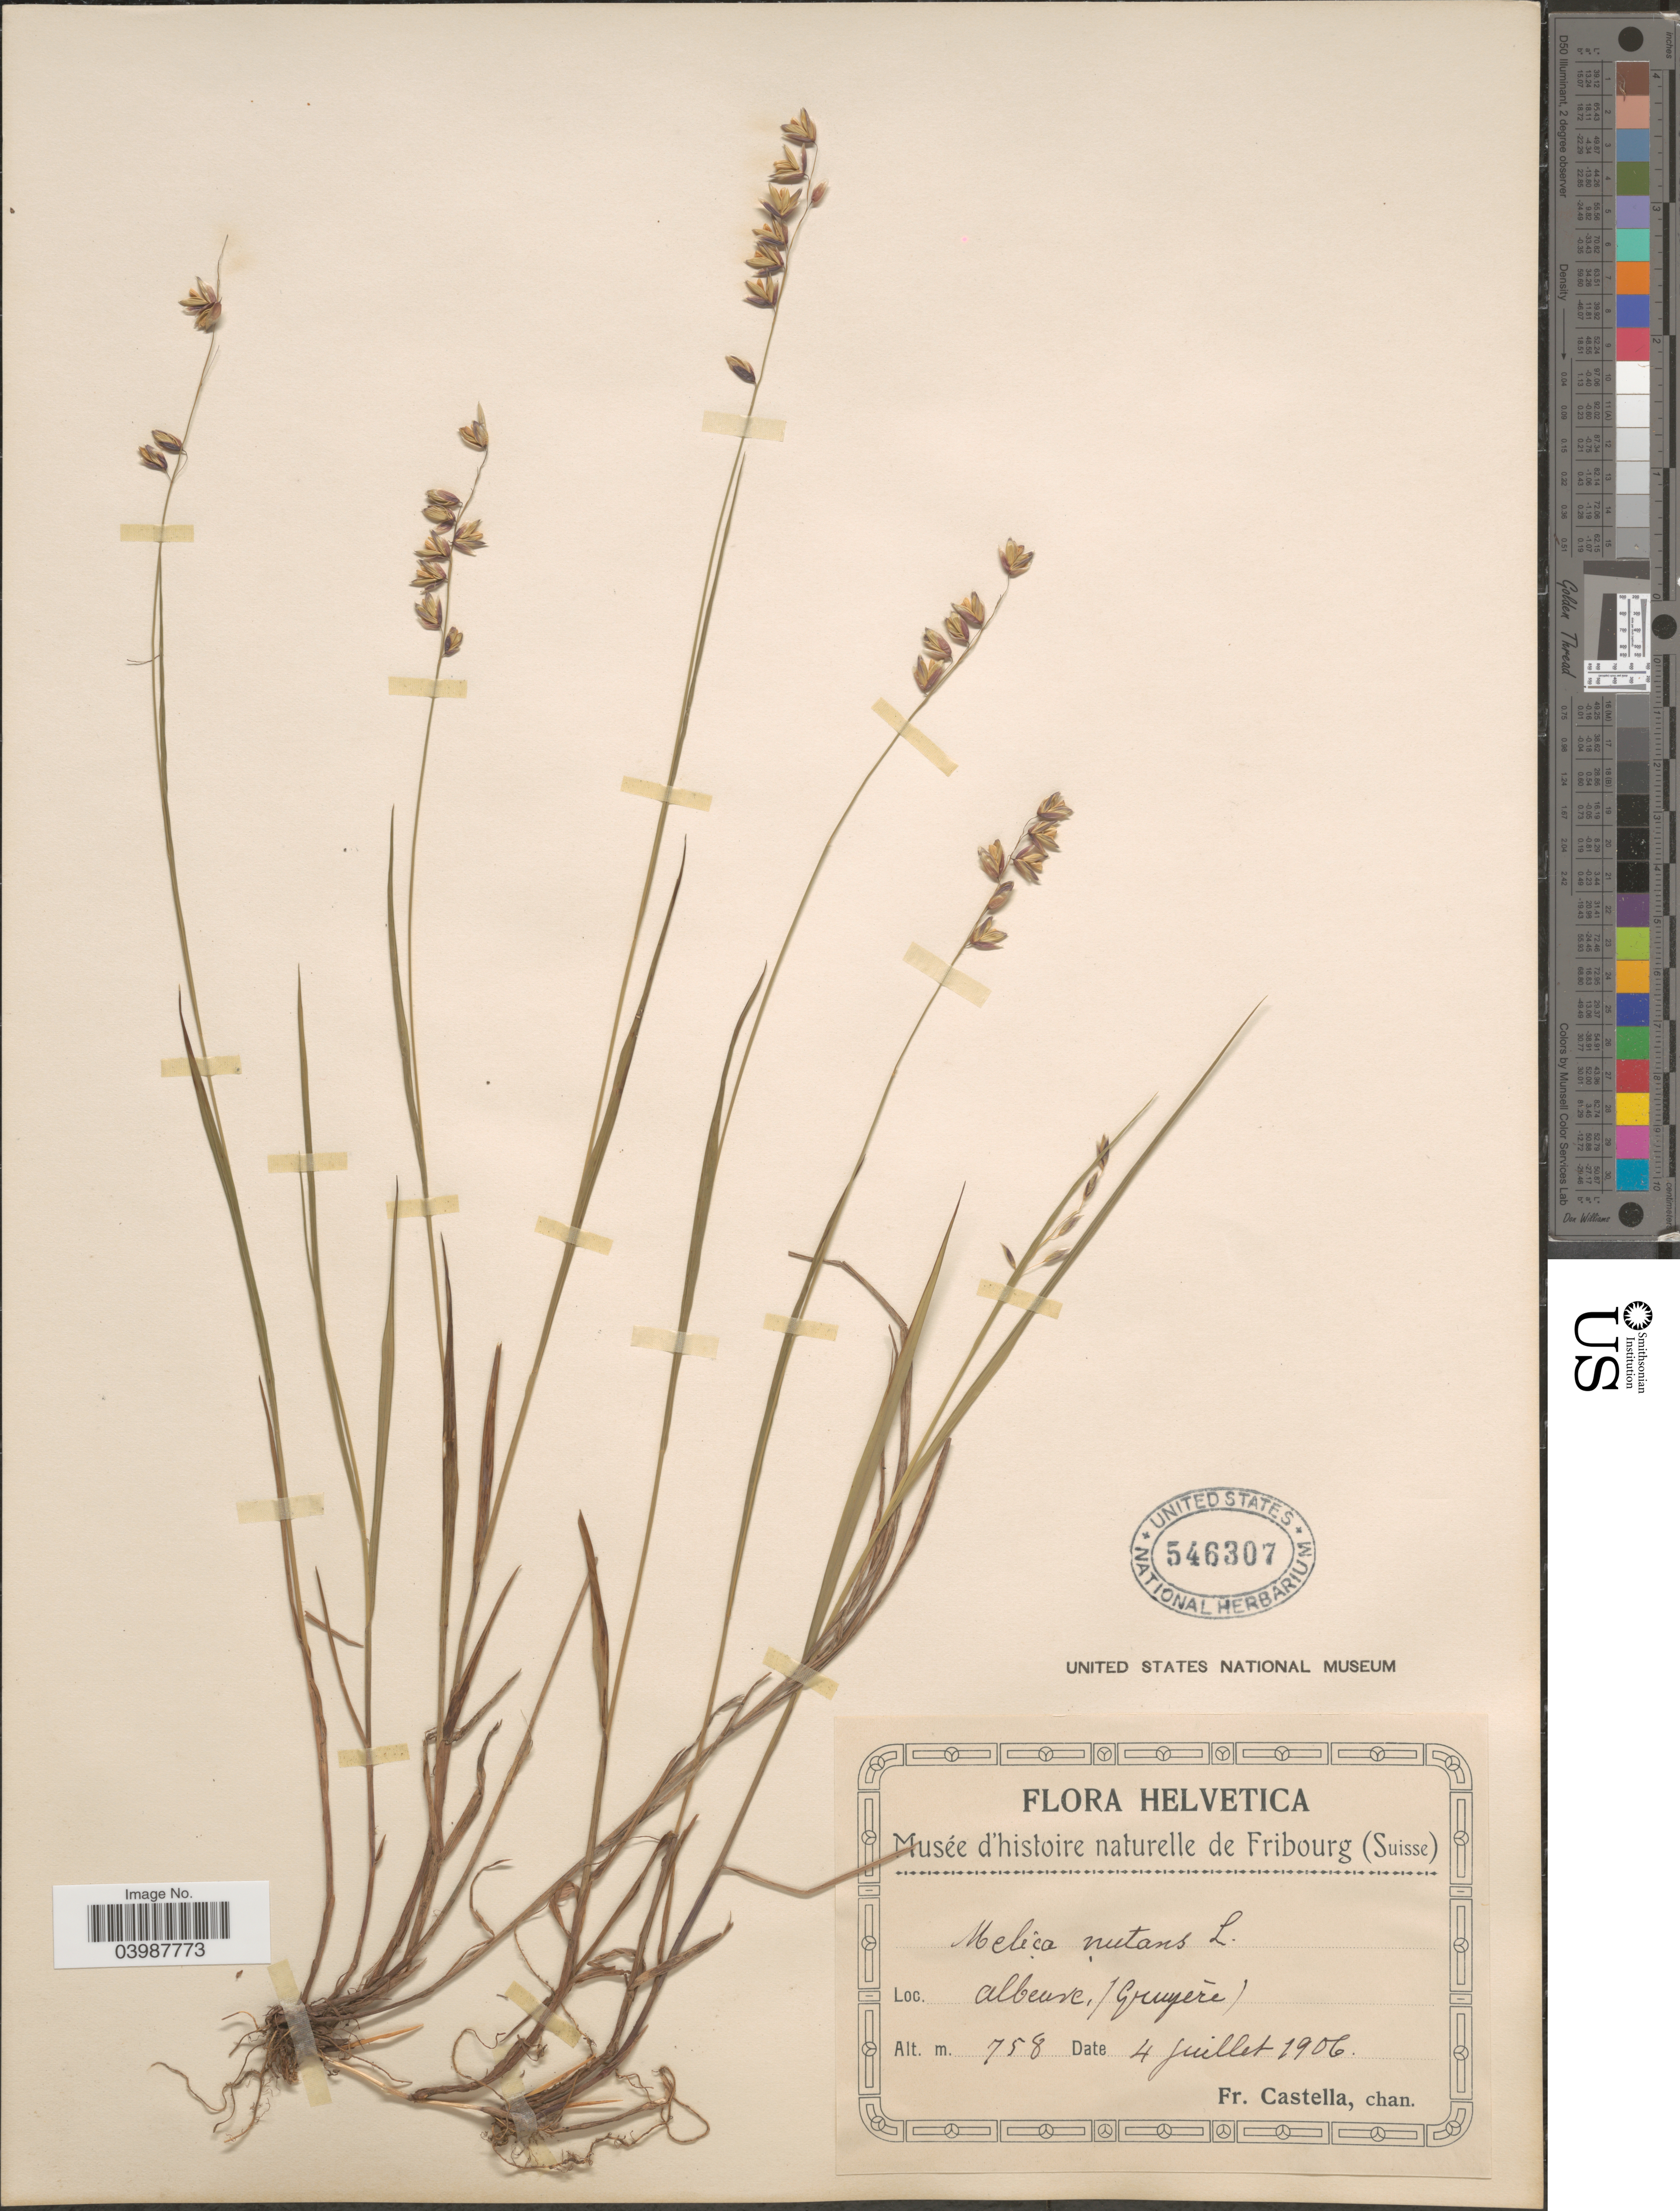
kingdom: Plantae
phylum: Tracheophyta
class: Liliopsida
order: Poales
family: Poaceae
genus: Melica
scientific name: Melica nutans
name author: L.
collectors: Fr. Castella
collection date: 1906-07-04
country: Switzerland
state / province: Fribourg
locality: Albeuve, (Gruyère).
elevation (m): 758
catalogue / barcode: US 546307